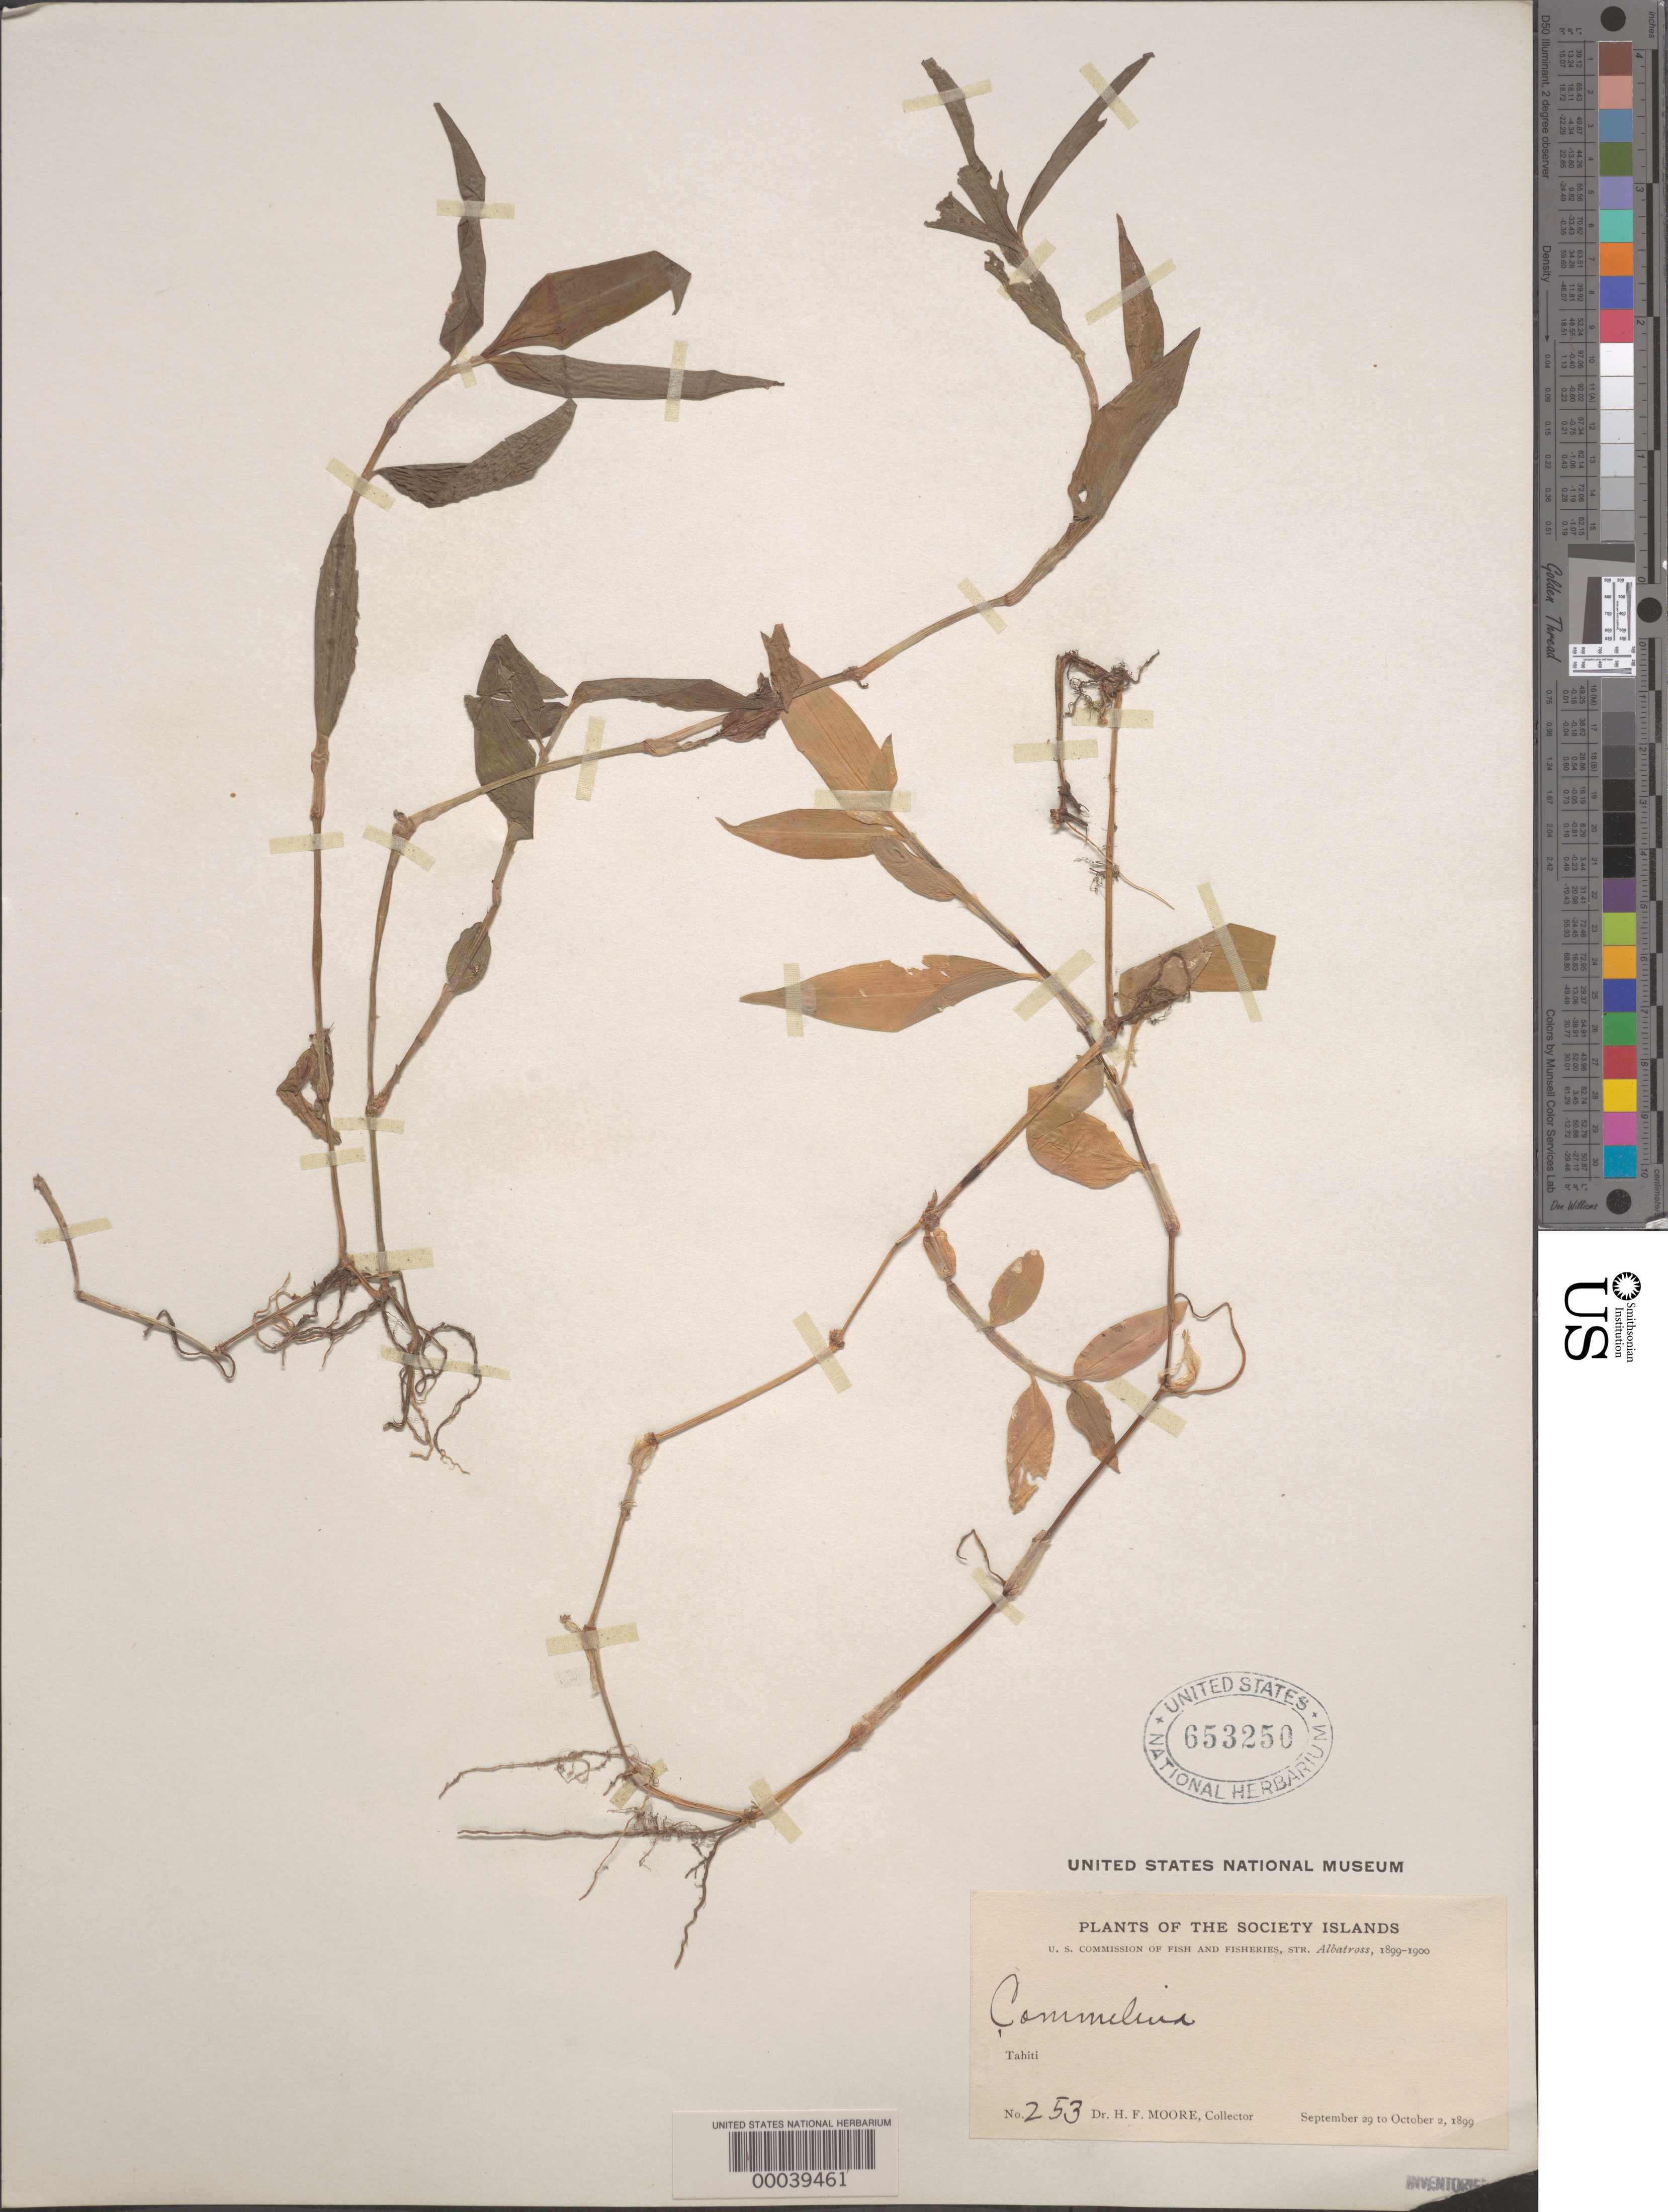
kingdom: Plantae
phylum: Tracheophyta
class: Liliopsida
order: Commelinales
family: Commelinaceae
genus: Commelina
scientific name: Commelina sp.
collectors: H. F. Moore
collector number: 253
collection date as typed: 29 Sep 1899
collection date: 1899-09-29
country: French Polynesia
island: Tahiti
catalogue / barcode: US 653250